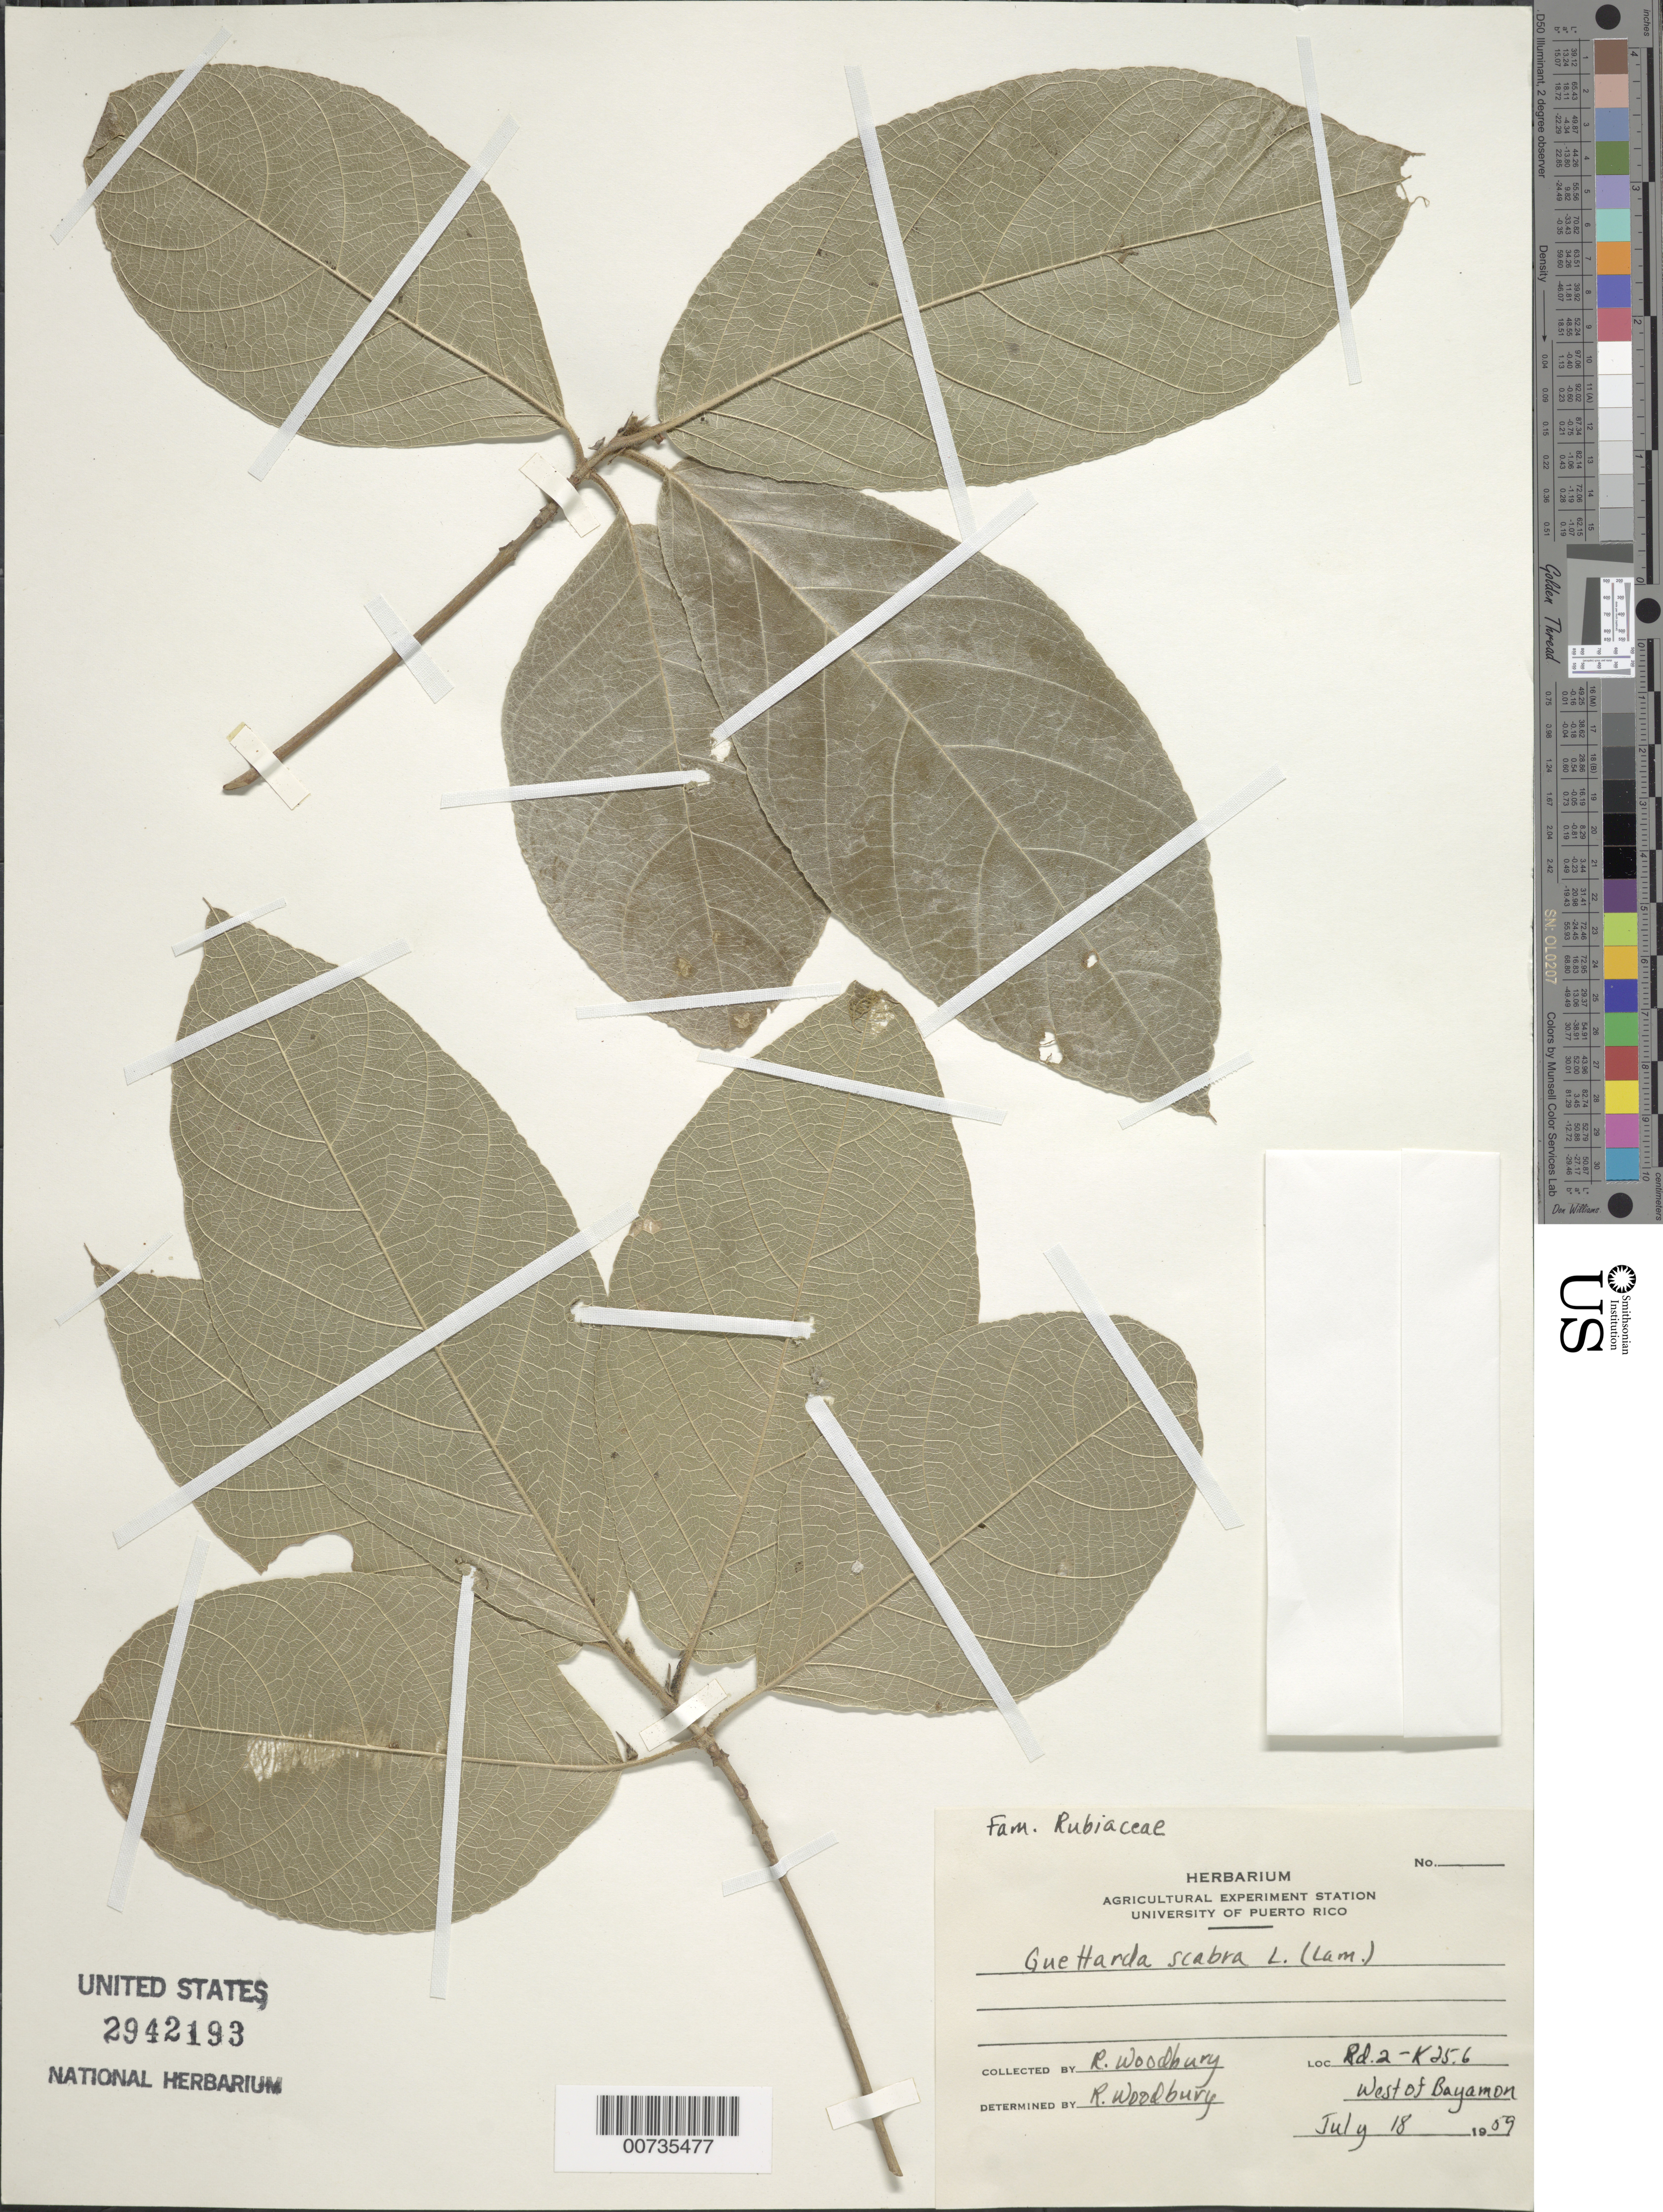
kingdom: Plantae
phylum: Tracheophyta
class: Magnoliopsida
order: Gentianales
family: Rubiaceae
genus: Guettarda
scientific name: Guettarda scabra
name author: (L.) Vent.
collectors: R. O. Woodbury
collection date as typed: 18 Jul 1969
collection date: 1969-07-18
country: Puerto Rico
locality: West of Bayamon on Rd. 2, km 25.6.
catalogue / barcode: US 2942193